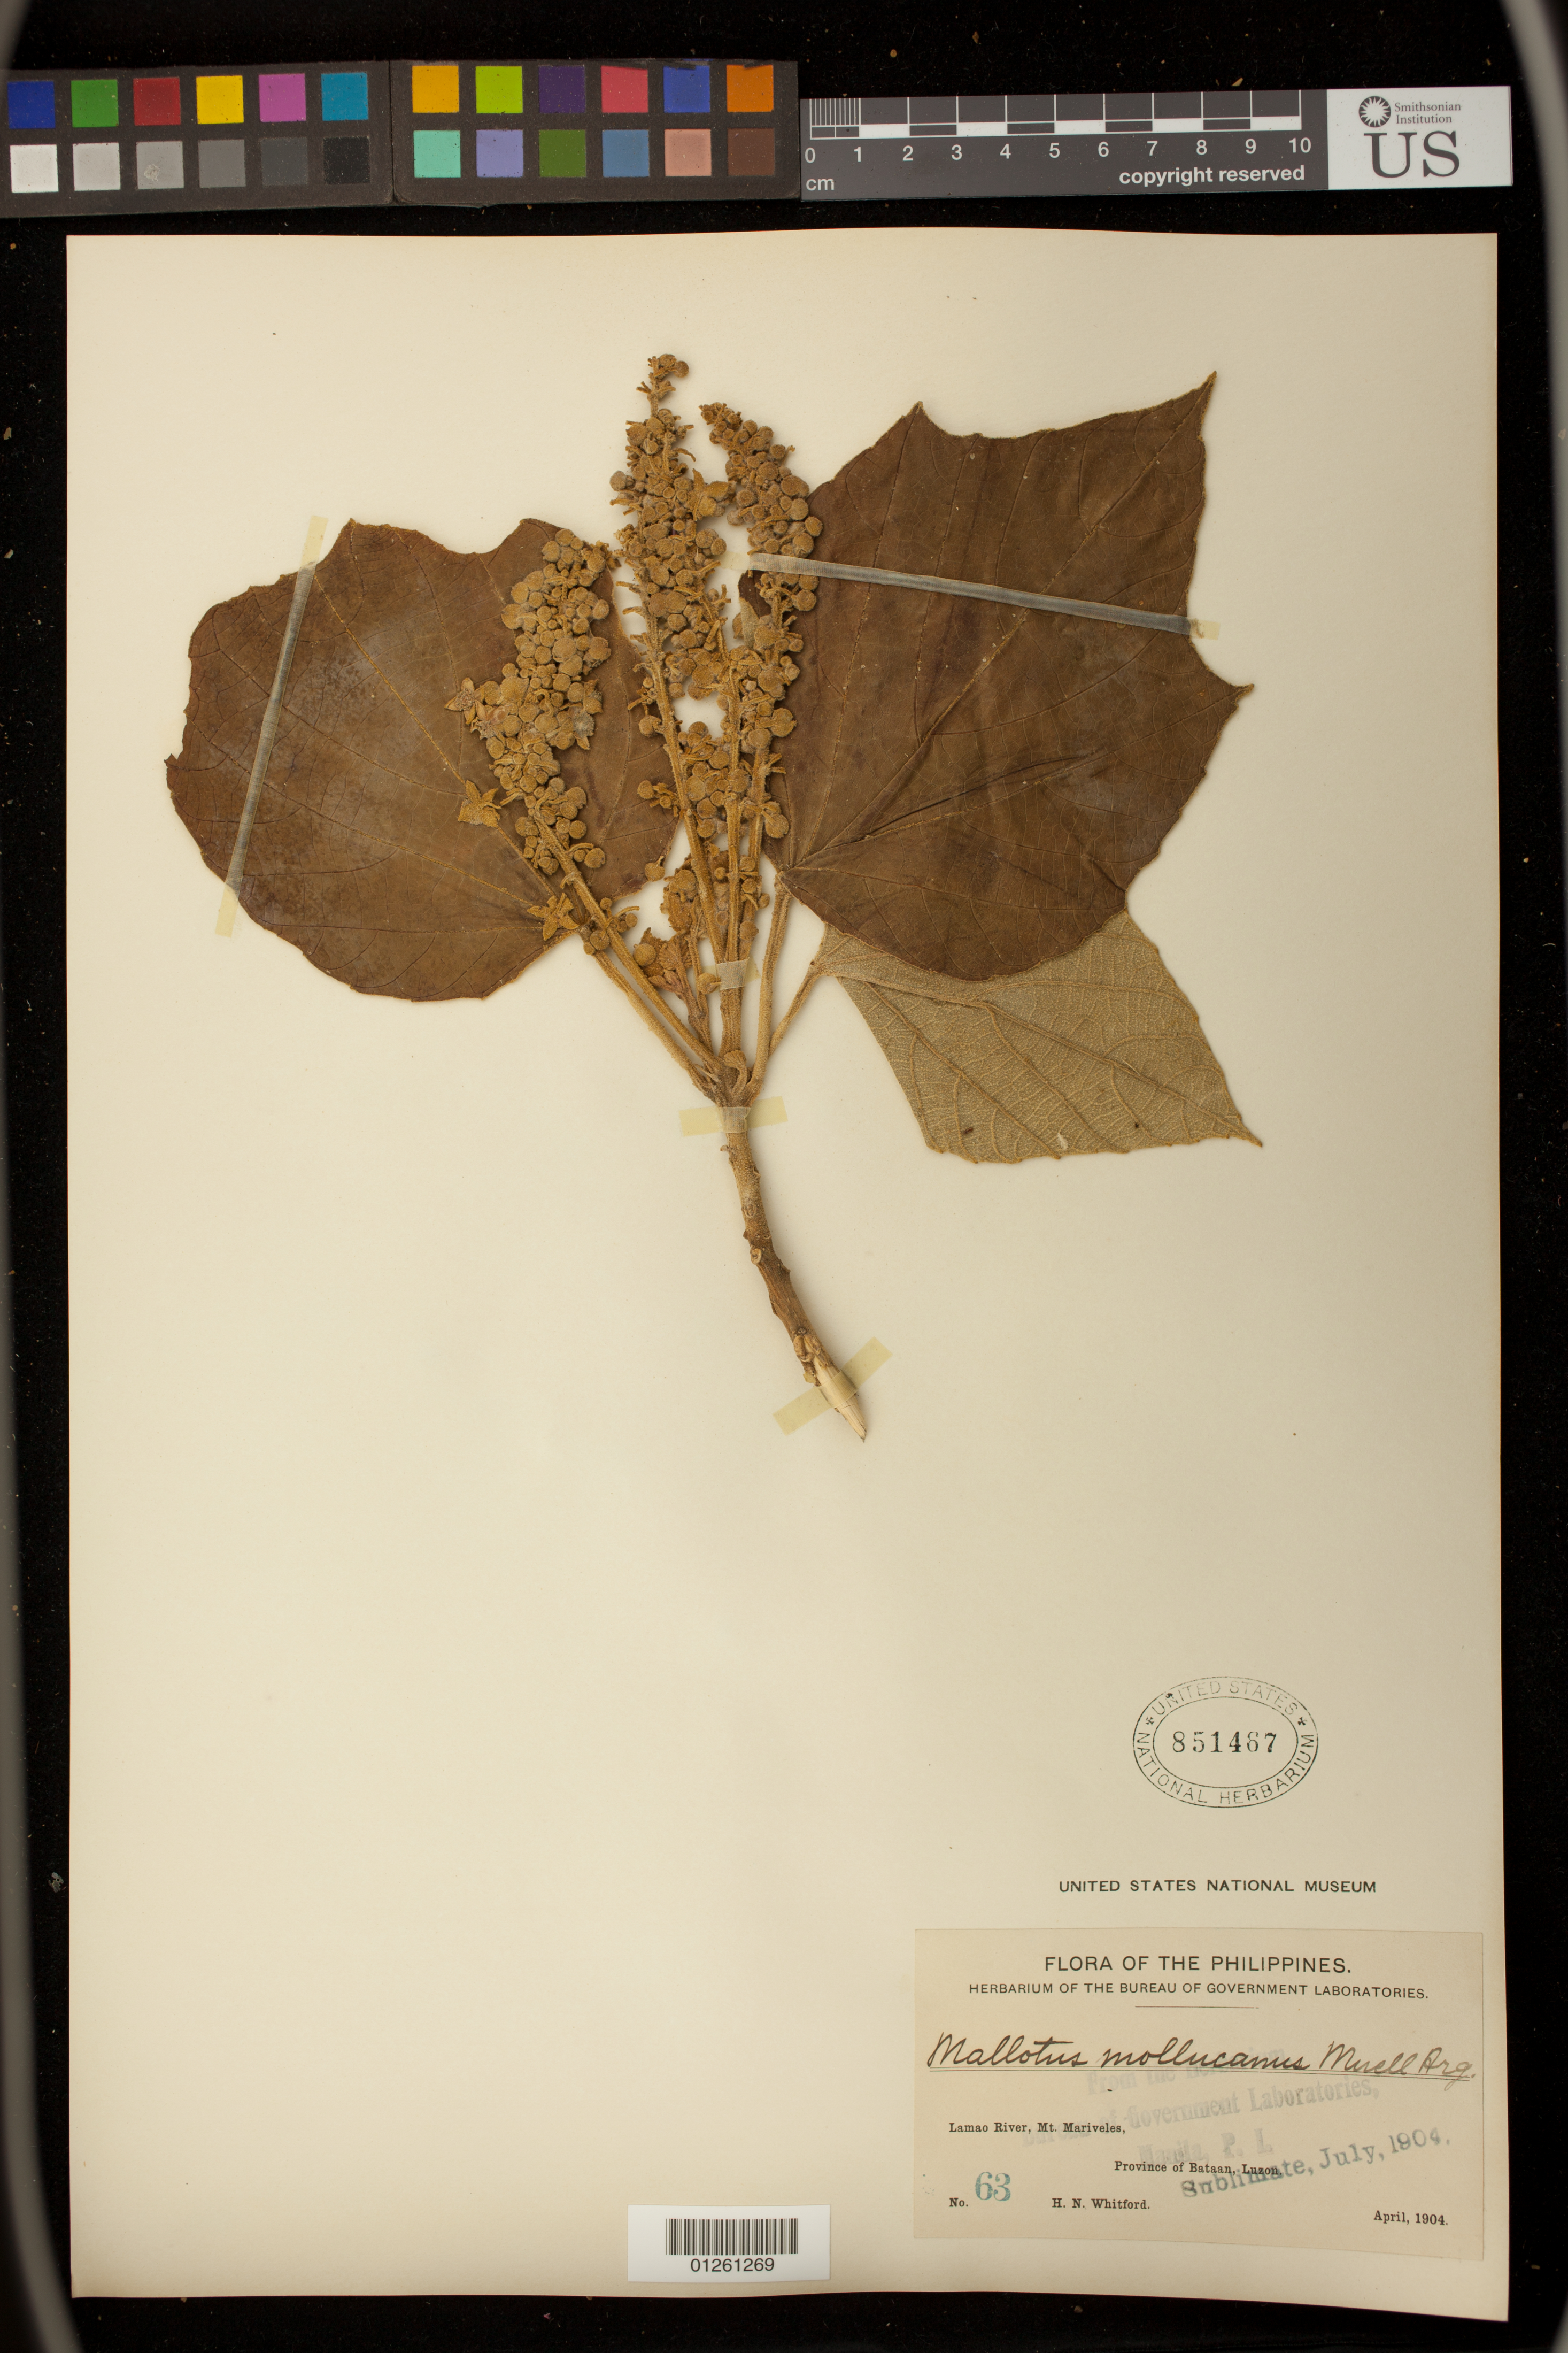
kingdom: Plantae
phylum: Tracheophyta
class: Magnoliopsida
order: Malpighiales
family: Euphorbiaceae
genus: Melanolepis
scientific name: Melanolepis multiglandulosa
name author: (Reinw. ex Blume) Rchb. f. & Zoll.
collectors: H. N. Whitford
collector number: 63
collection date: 1904-04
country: Philippines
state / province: Central Luzon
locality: Lamao River, Mt. Mariveles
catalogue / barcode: US 851467